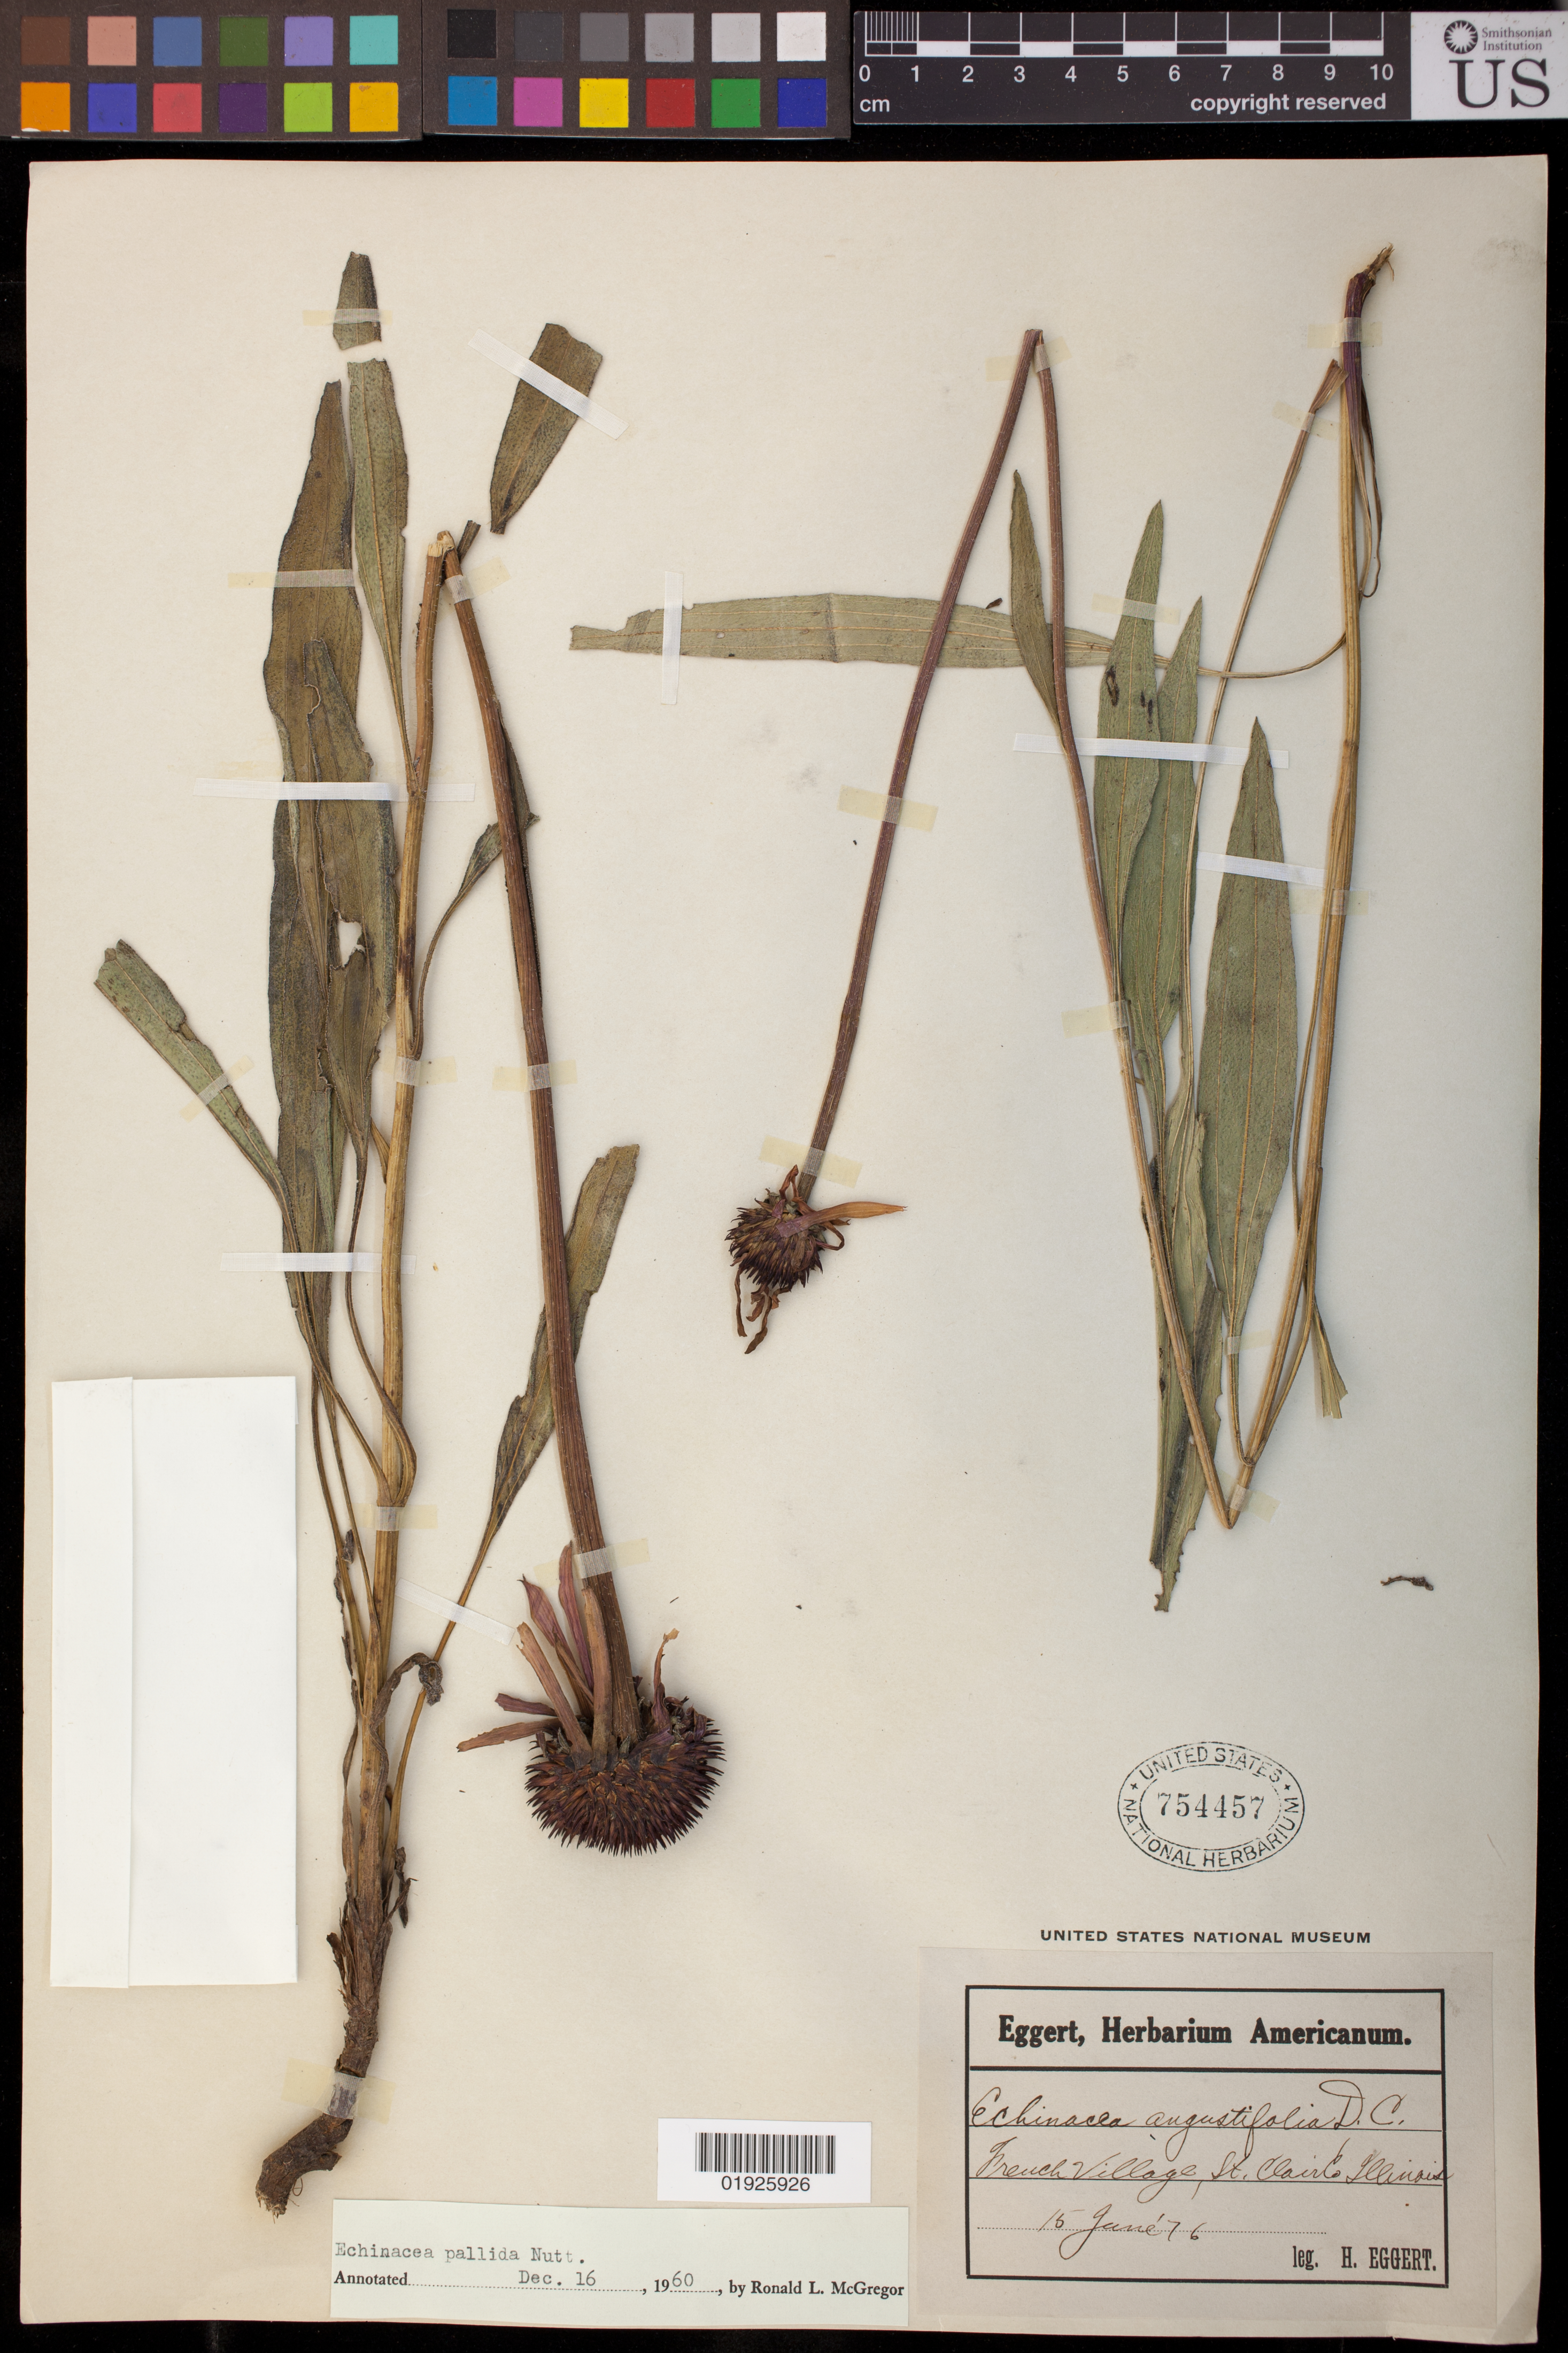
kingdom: Plantae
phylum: Tracheophyta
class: Magnoliopsida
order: Asterales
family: Asteraceae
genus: Echinacea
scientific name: Echinacea pallida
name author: (Nutt.) Nutt.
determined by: McGregor, R. L.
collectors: H. Eggert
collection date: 1876-06-15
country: United States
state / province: Illinois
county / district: St. Clair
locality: French Village.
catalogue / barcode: US 754457